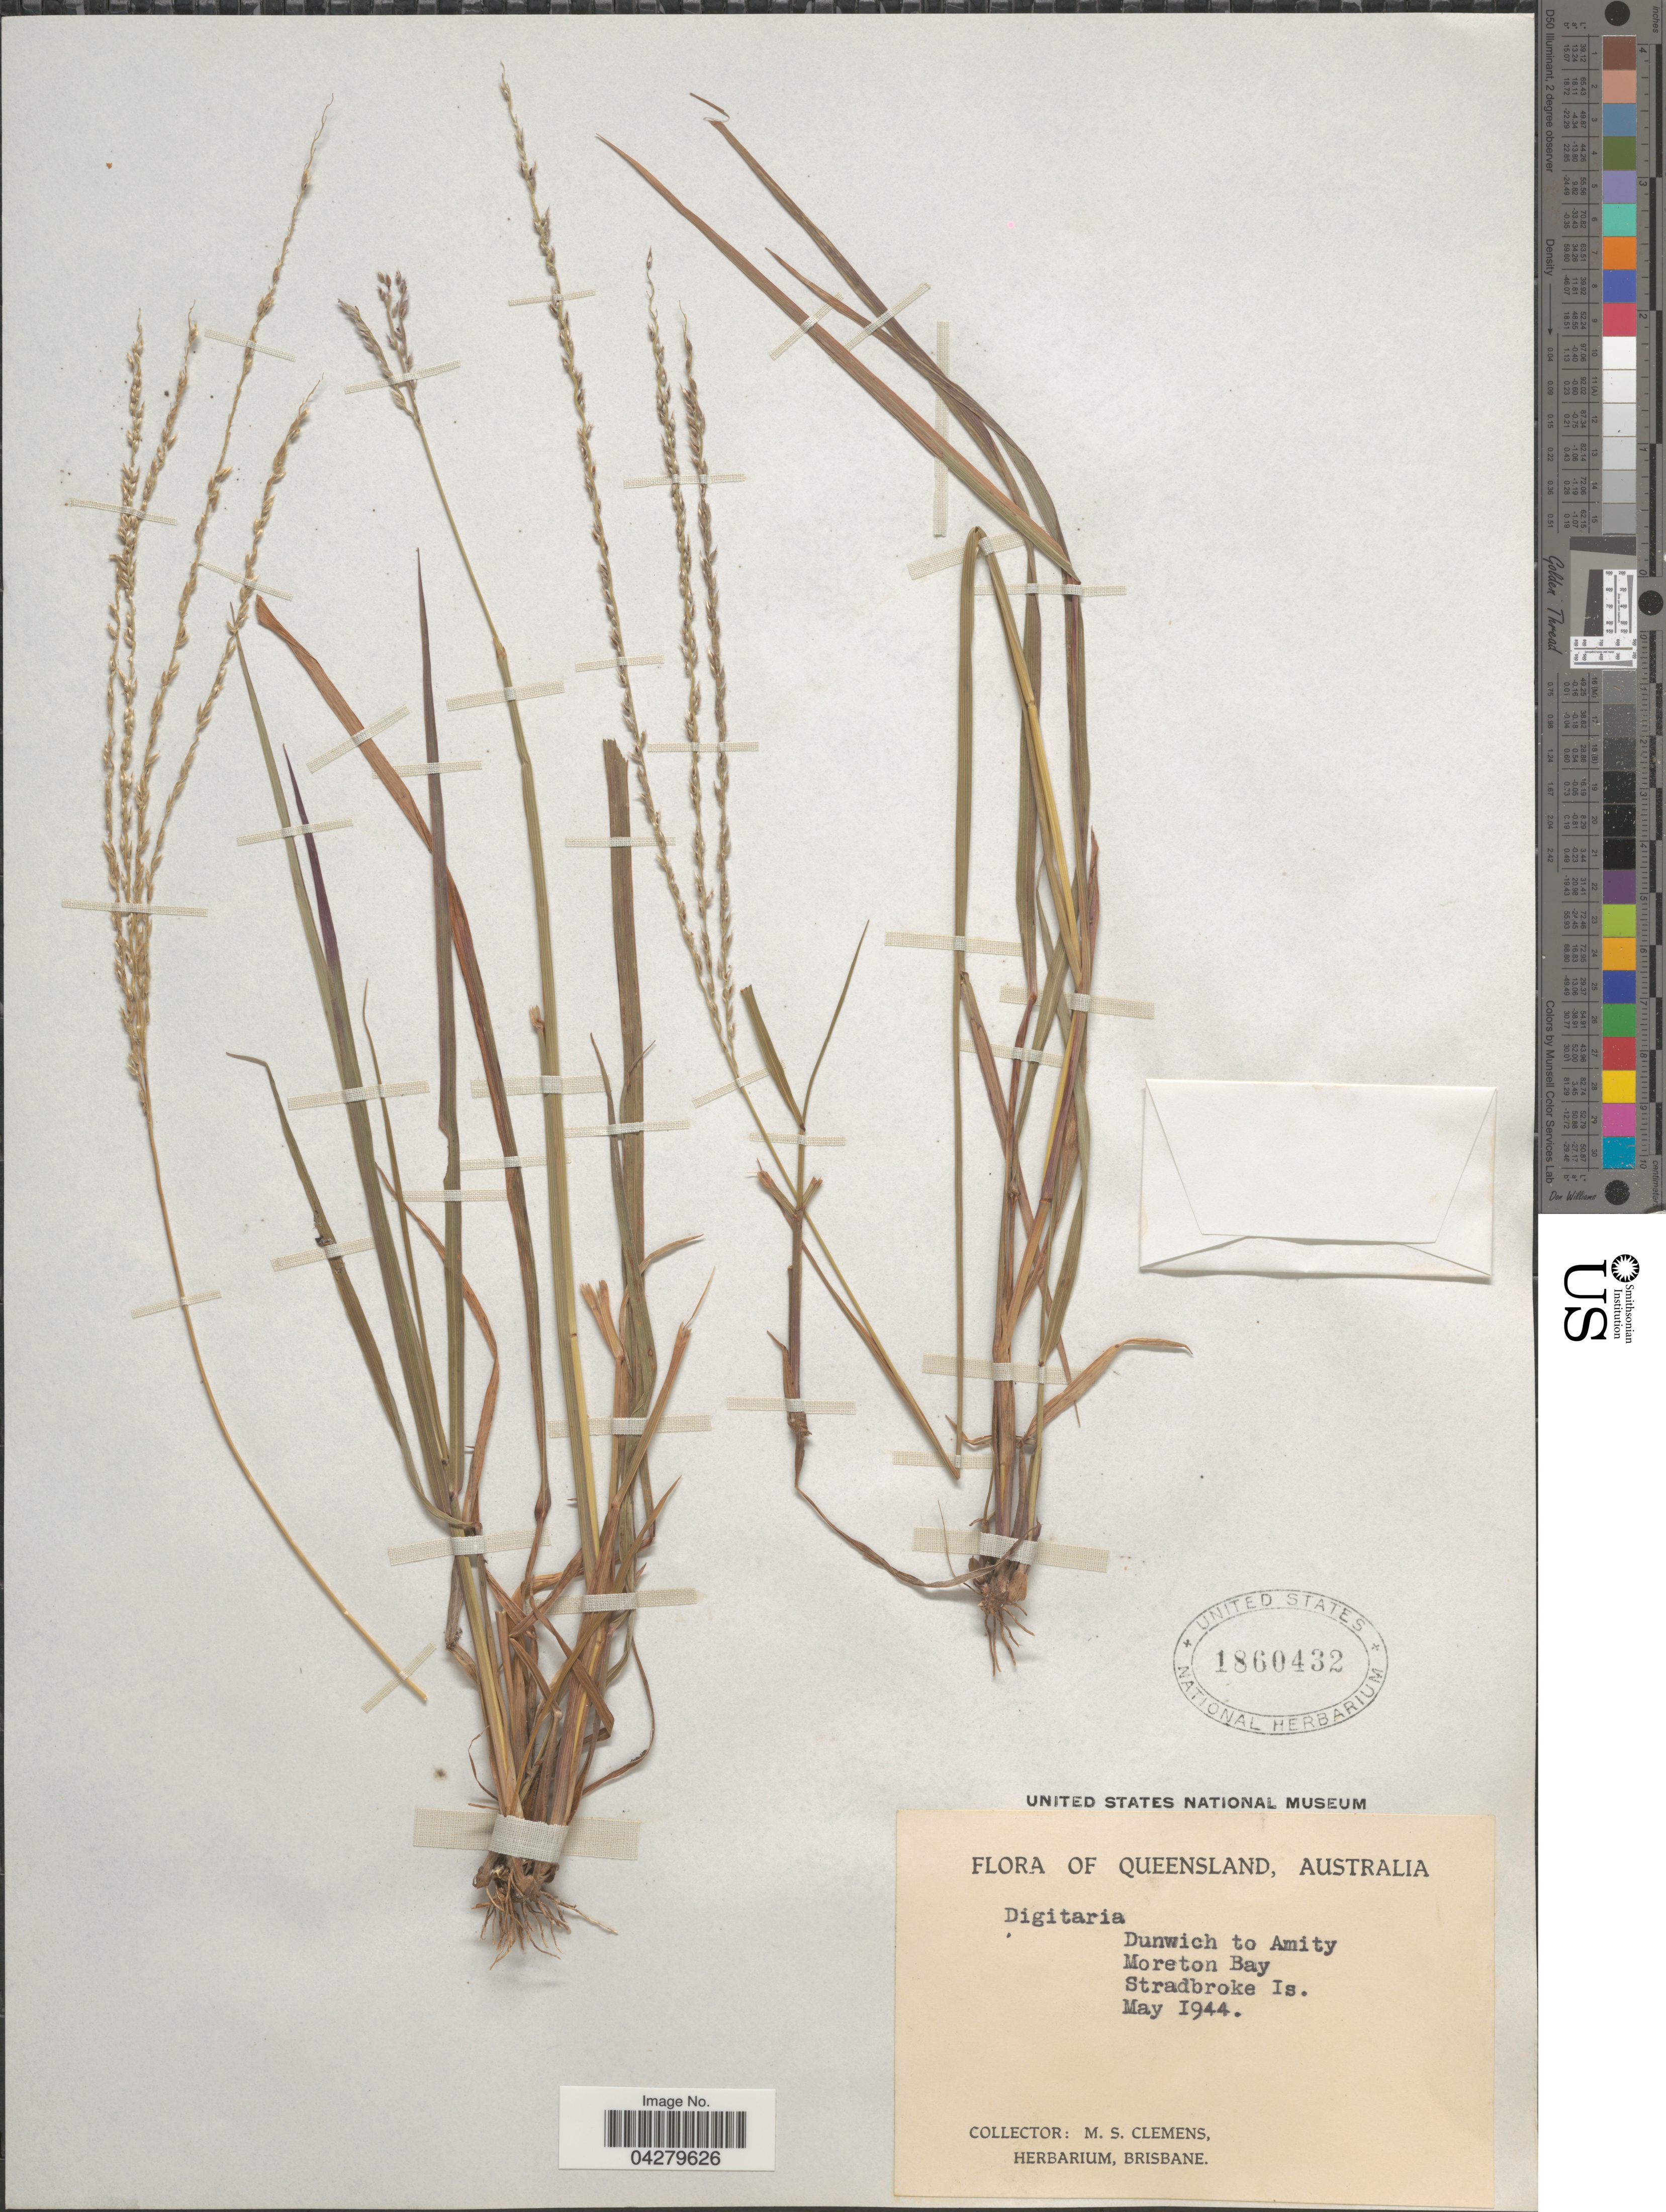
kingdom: Plantae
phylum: Tracheophyta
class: Liliopsida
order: Poales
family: Poaceae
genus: Digitaria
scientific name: Digitaria sp.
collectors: M. S. Clemens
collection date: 1944-05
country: Australia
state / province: Queensland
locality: Dunwich to Amity. Moreton Bay. Stradbroke Is.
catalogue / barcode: US 1860432